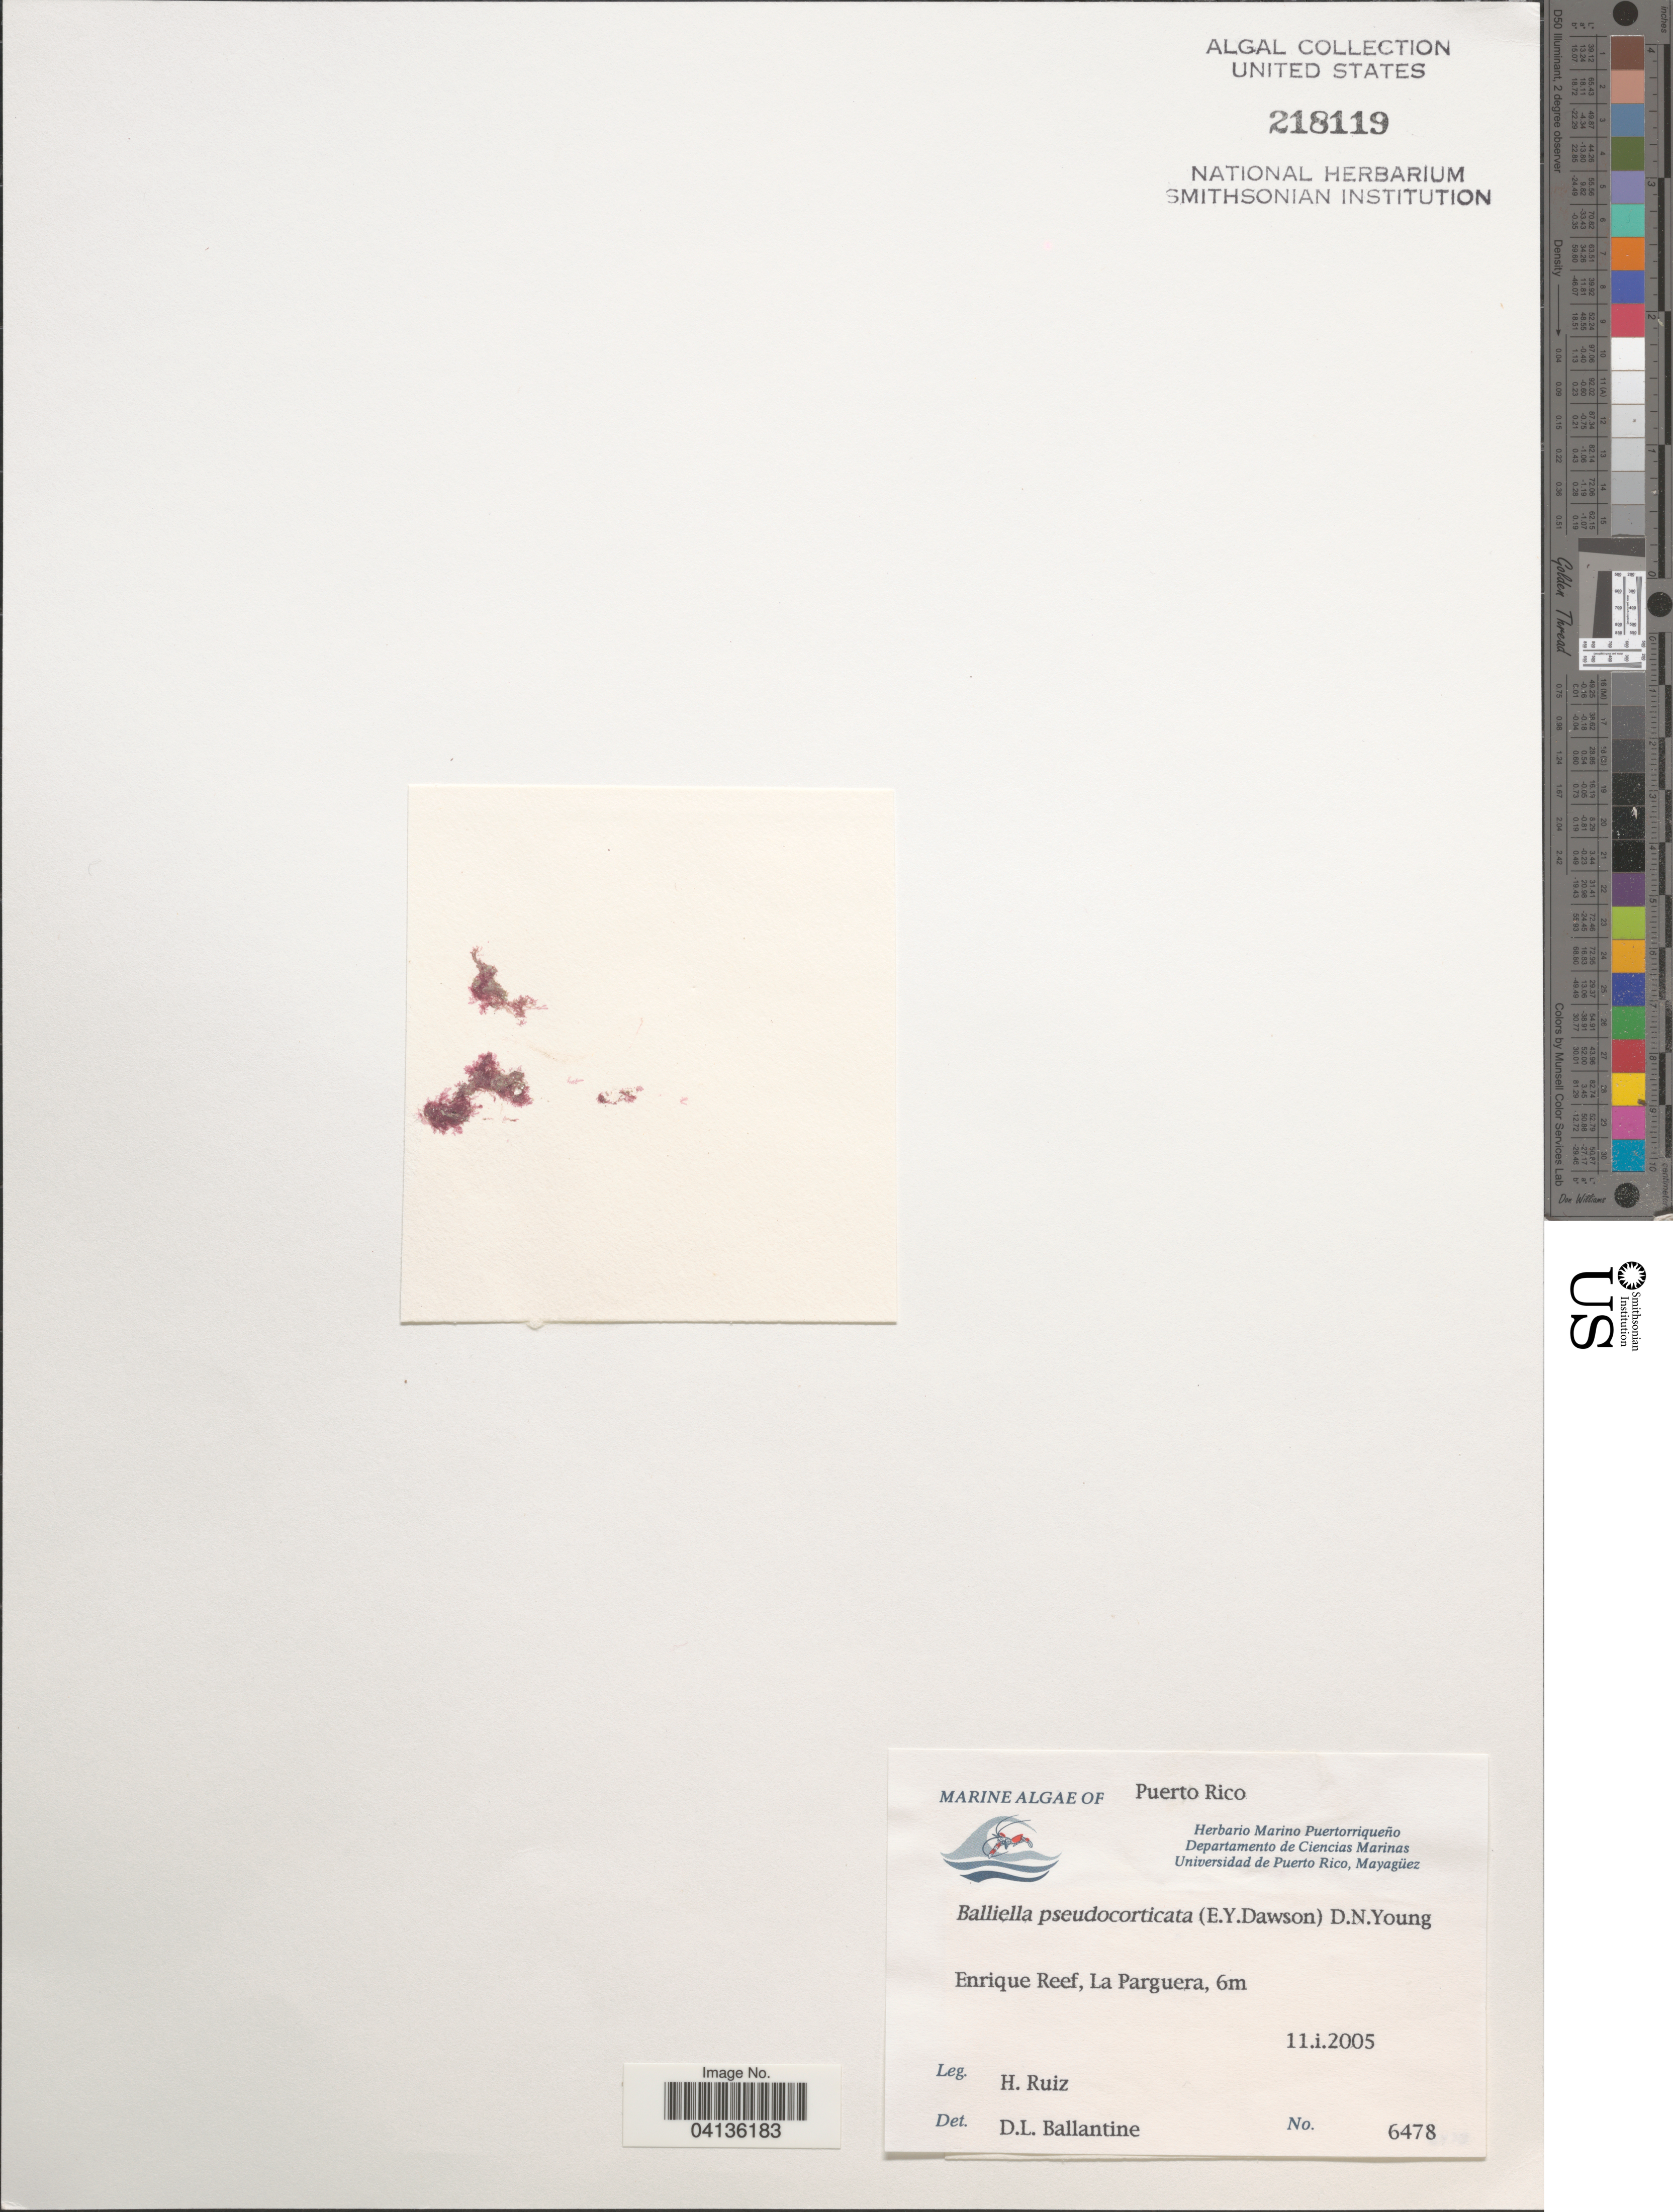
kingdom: Plantae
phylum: Rhodophyta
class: Florideophyceae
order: Ceramiales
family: Ceramiaceae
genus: Balliella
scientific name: Balliella pseudocorticatum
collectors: H. Ruiz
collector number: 6478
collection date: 2005-01-11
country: Puerto Rico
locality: Enrique Reef, La Parguera.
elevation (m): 6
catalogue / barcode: US 218119